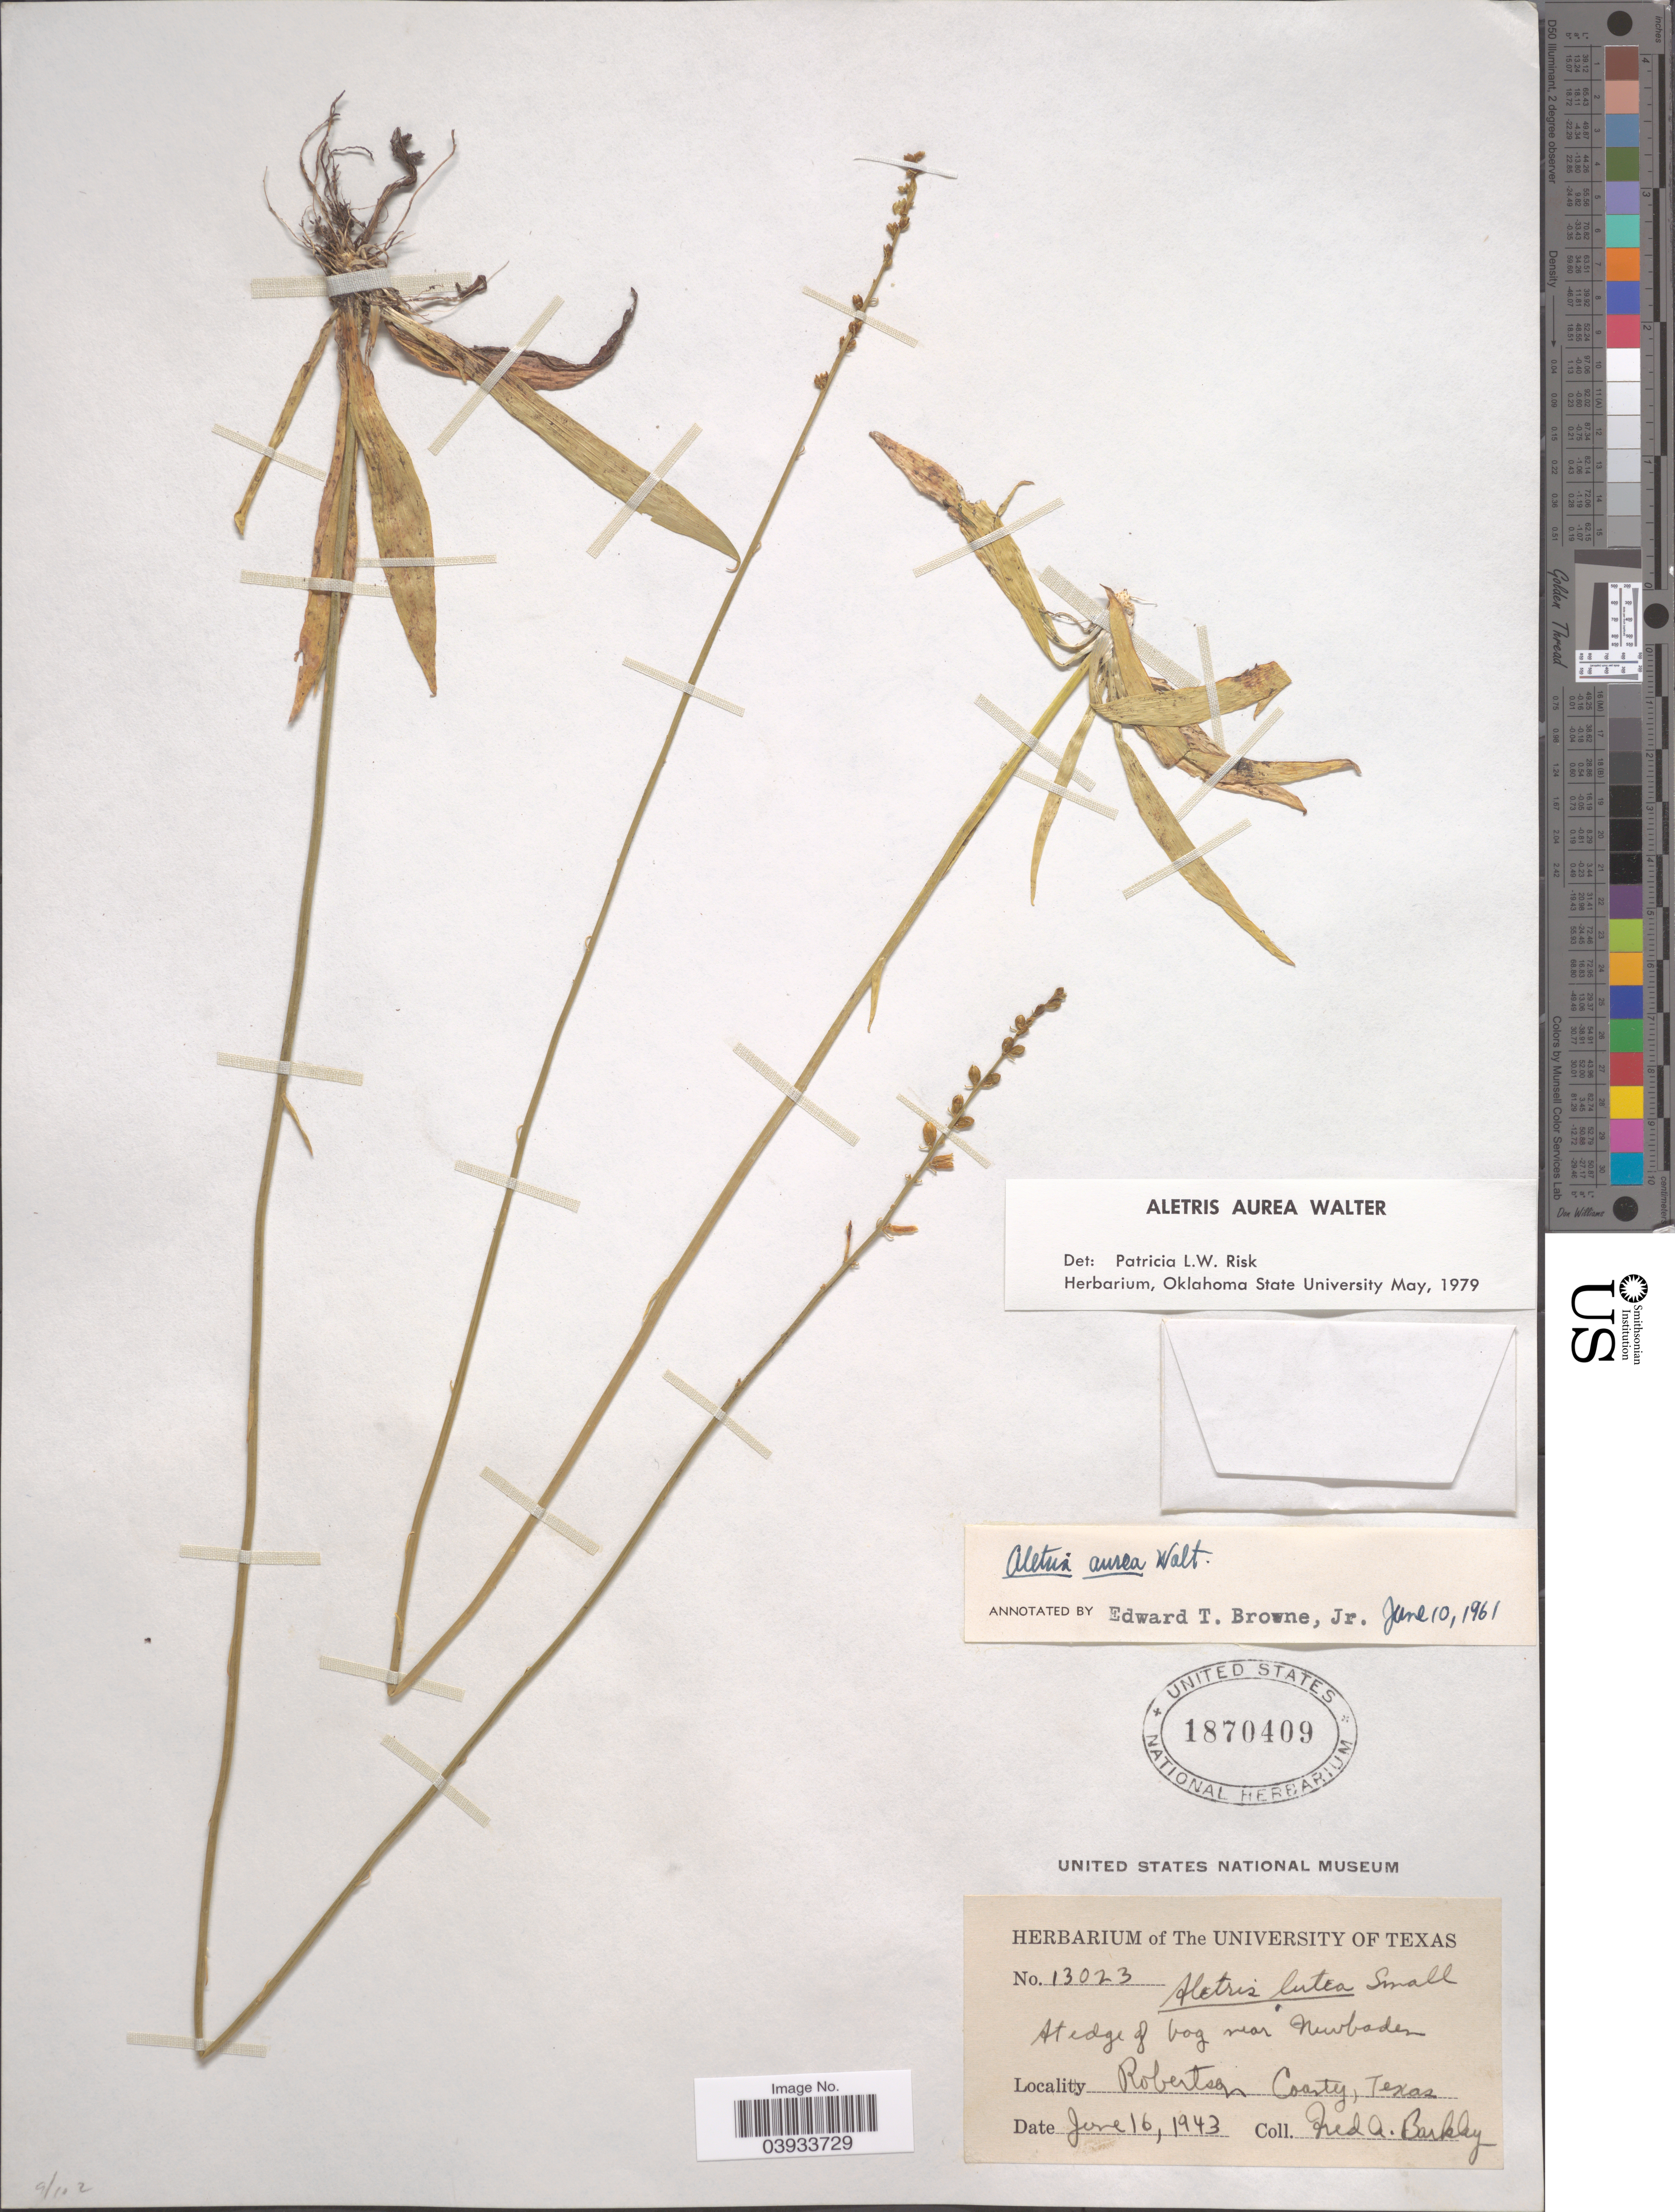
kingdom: Plantae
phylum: Tracheophyta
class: Liliopsida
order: Dioscoreales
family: Nartheciaceae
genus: Aletris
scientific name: Aletris aurea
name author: Walter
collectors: F. A. Barkley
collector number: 13023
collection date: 1943-06-16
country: United States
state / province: Texas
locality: At edge of bog near Newbaden. Robertson County.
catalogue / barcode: US 1870409